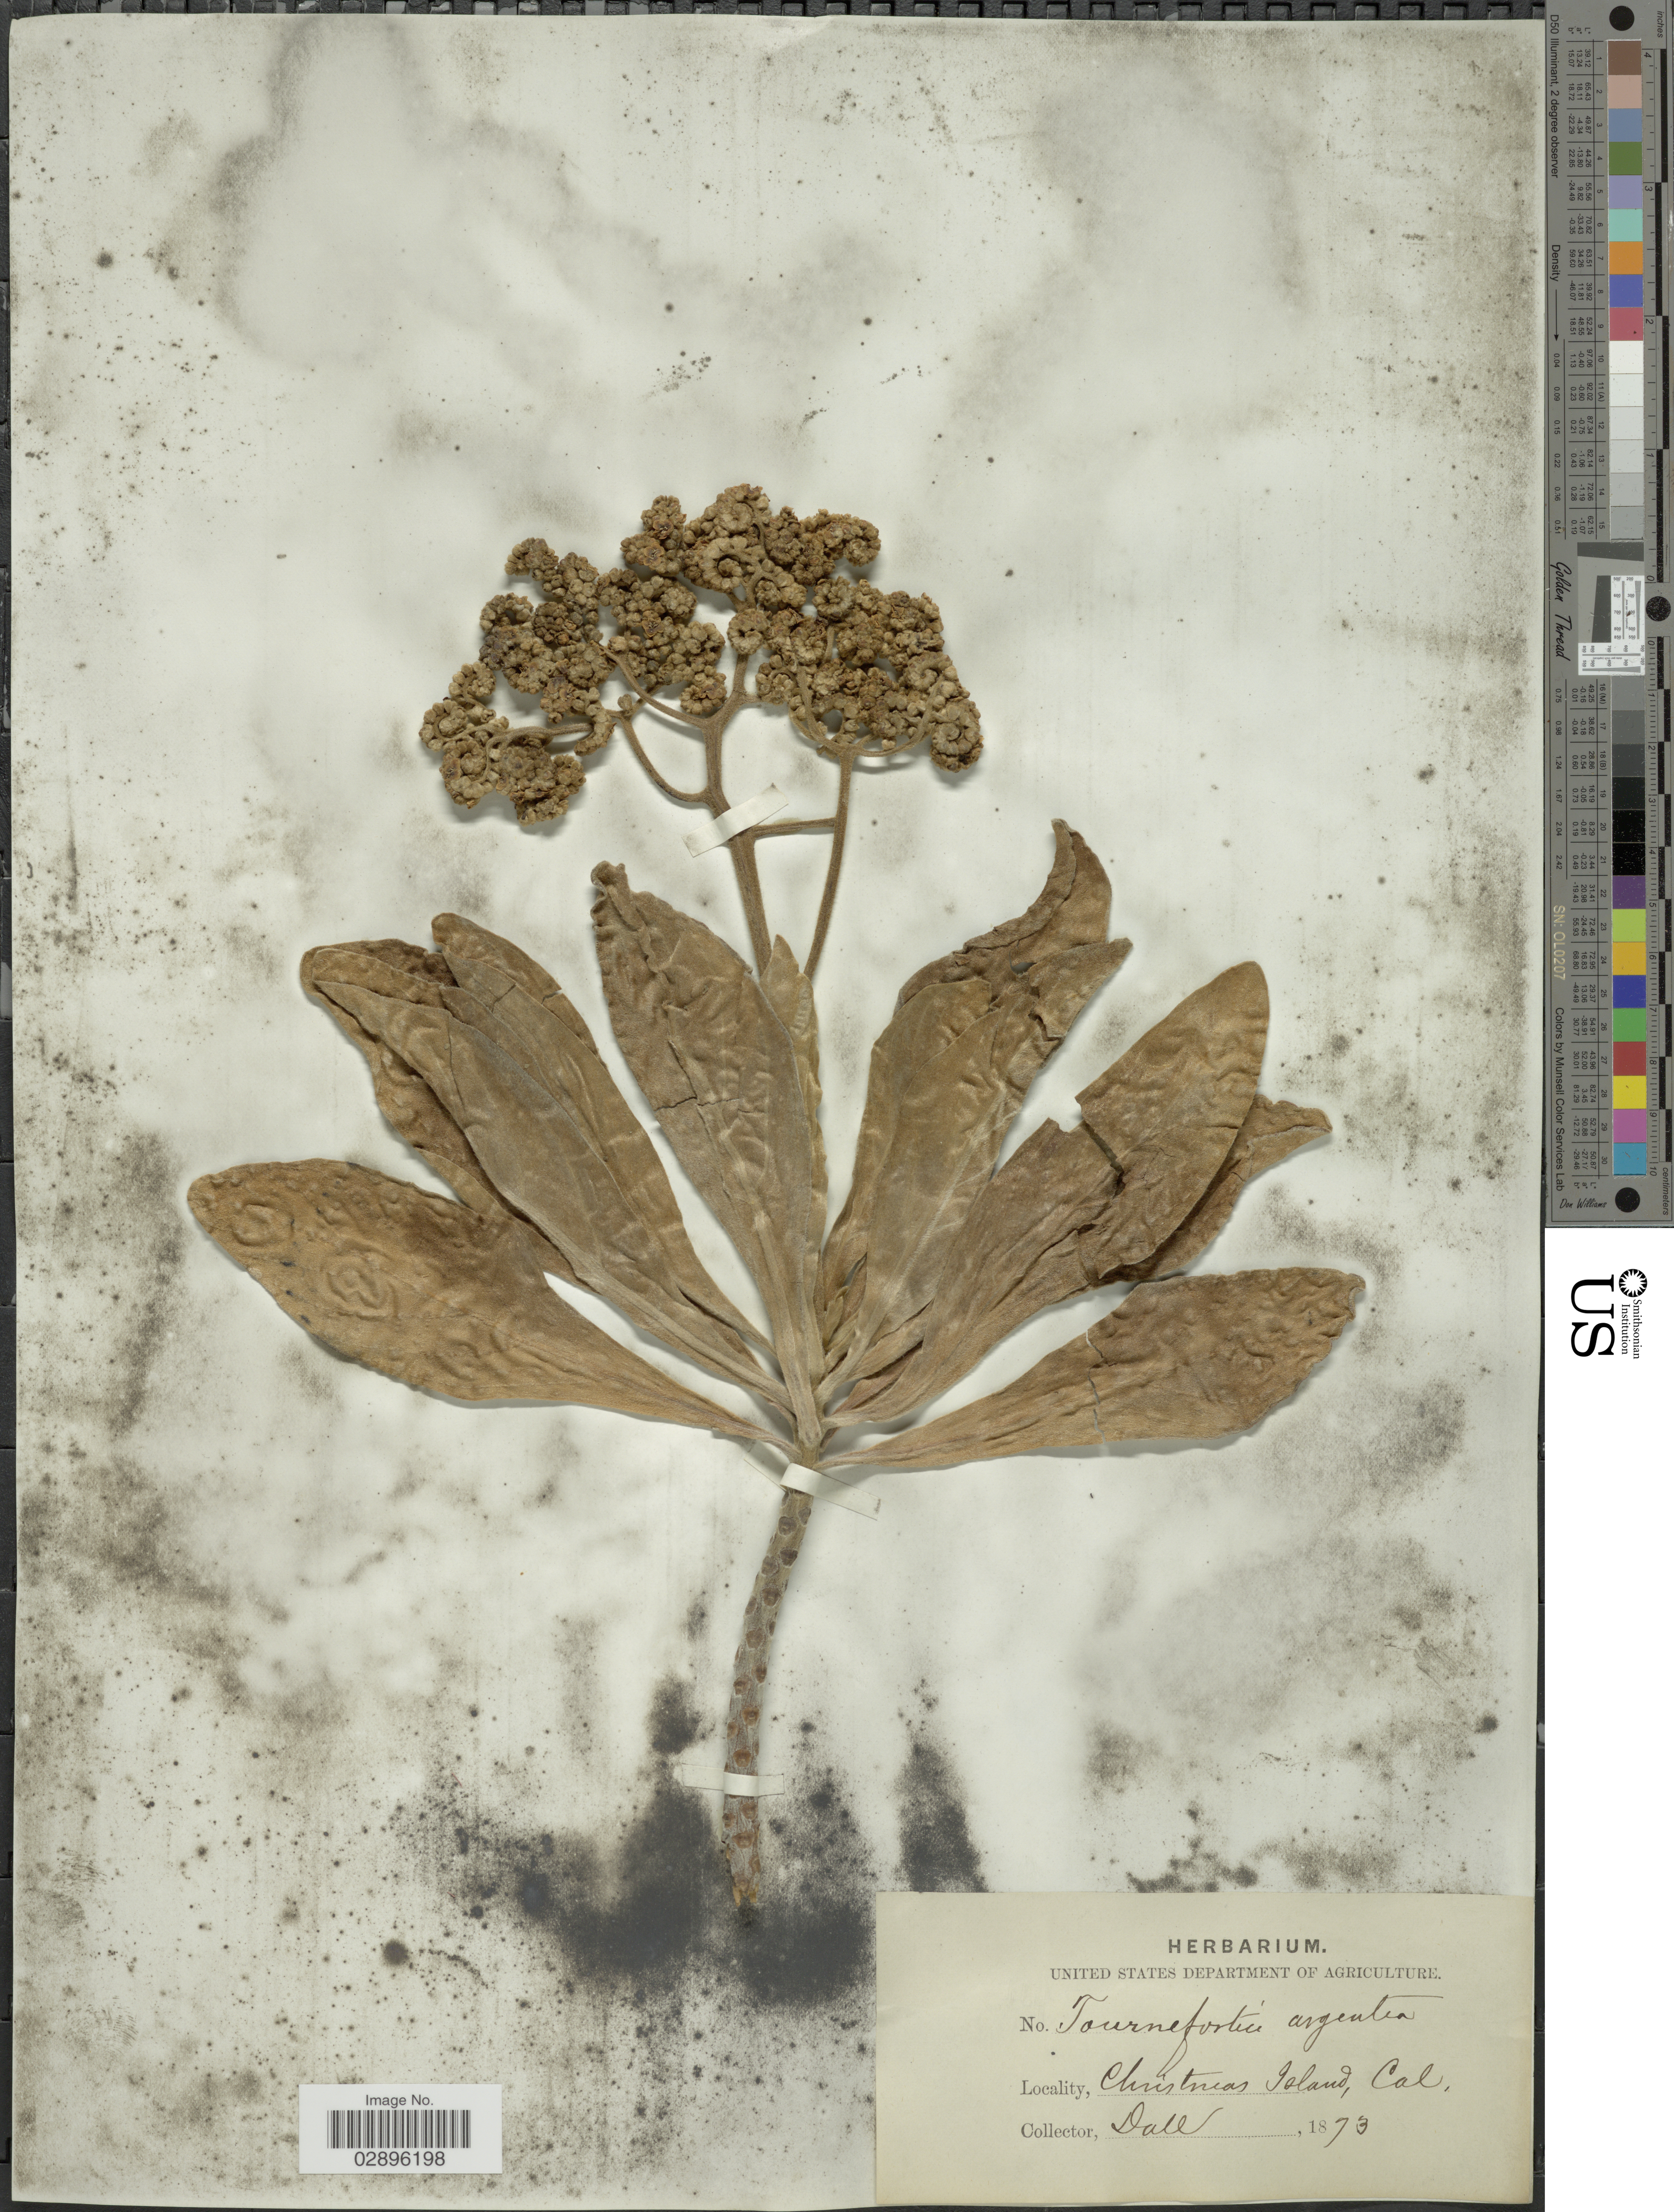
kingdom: Plantae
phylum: Tracheophyta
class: Magnoliopsida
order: Boraginales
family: Heliotropiaceae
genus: Tournefortia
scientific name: Tournefortia argentea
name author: L. f.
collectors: -. Dall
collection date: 1873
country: Mexico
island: Christmas Island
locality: Christmas Island, Cal. [Isla Navidad, Mexico?]